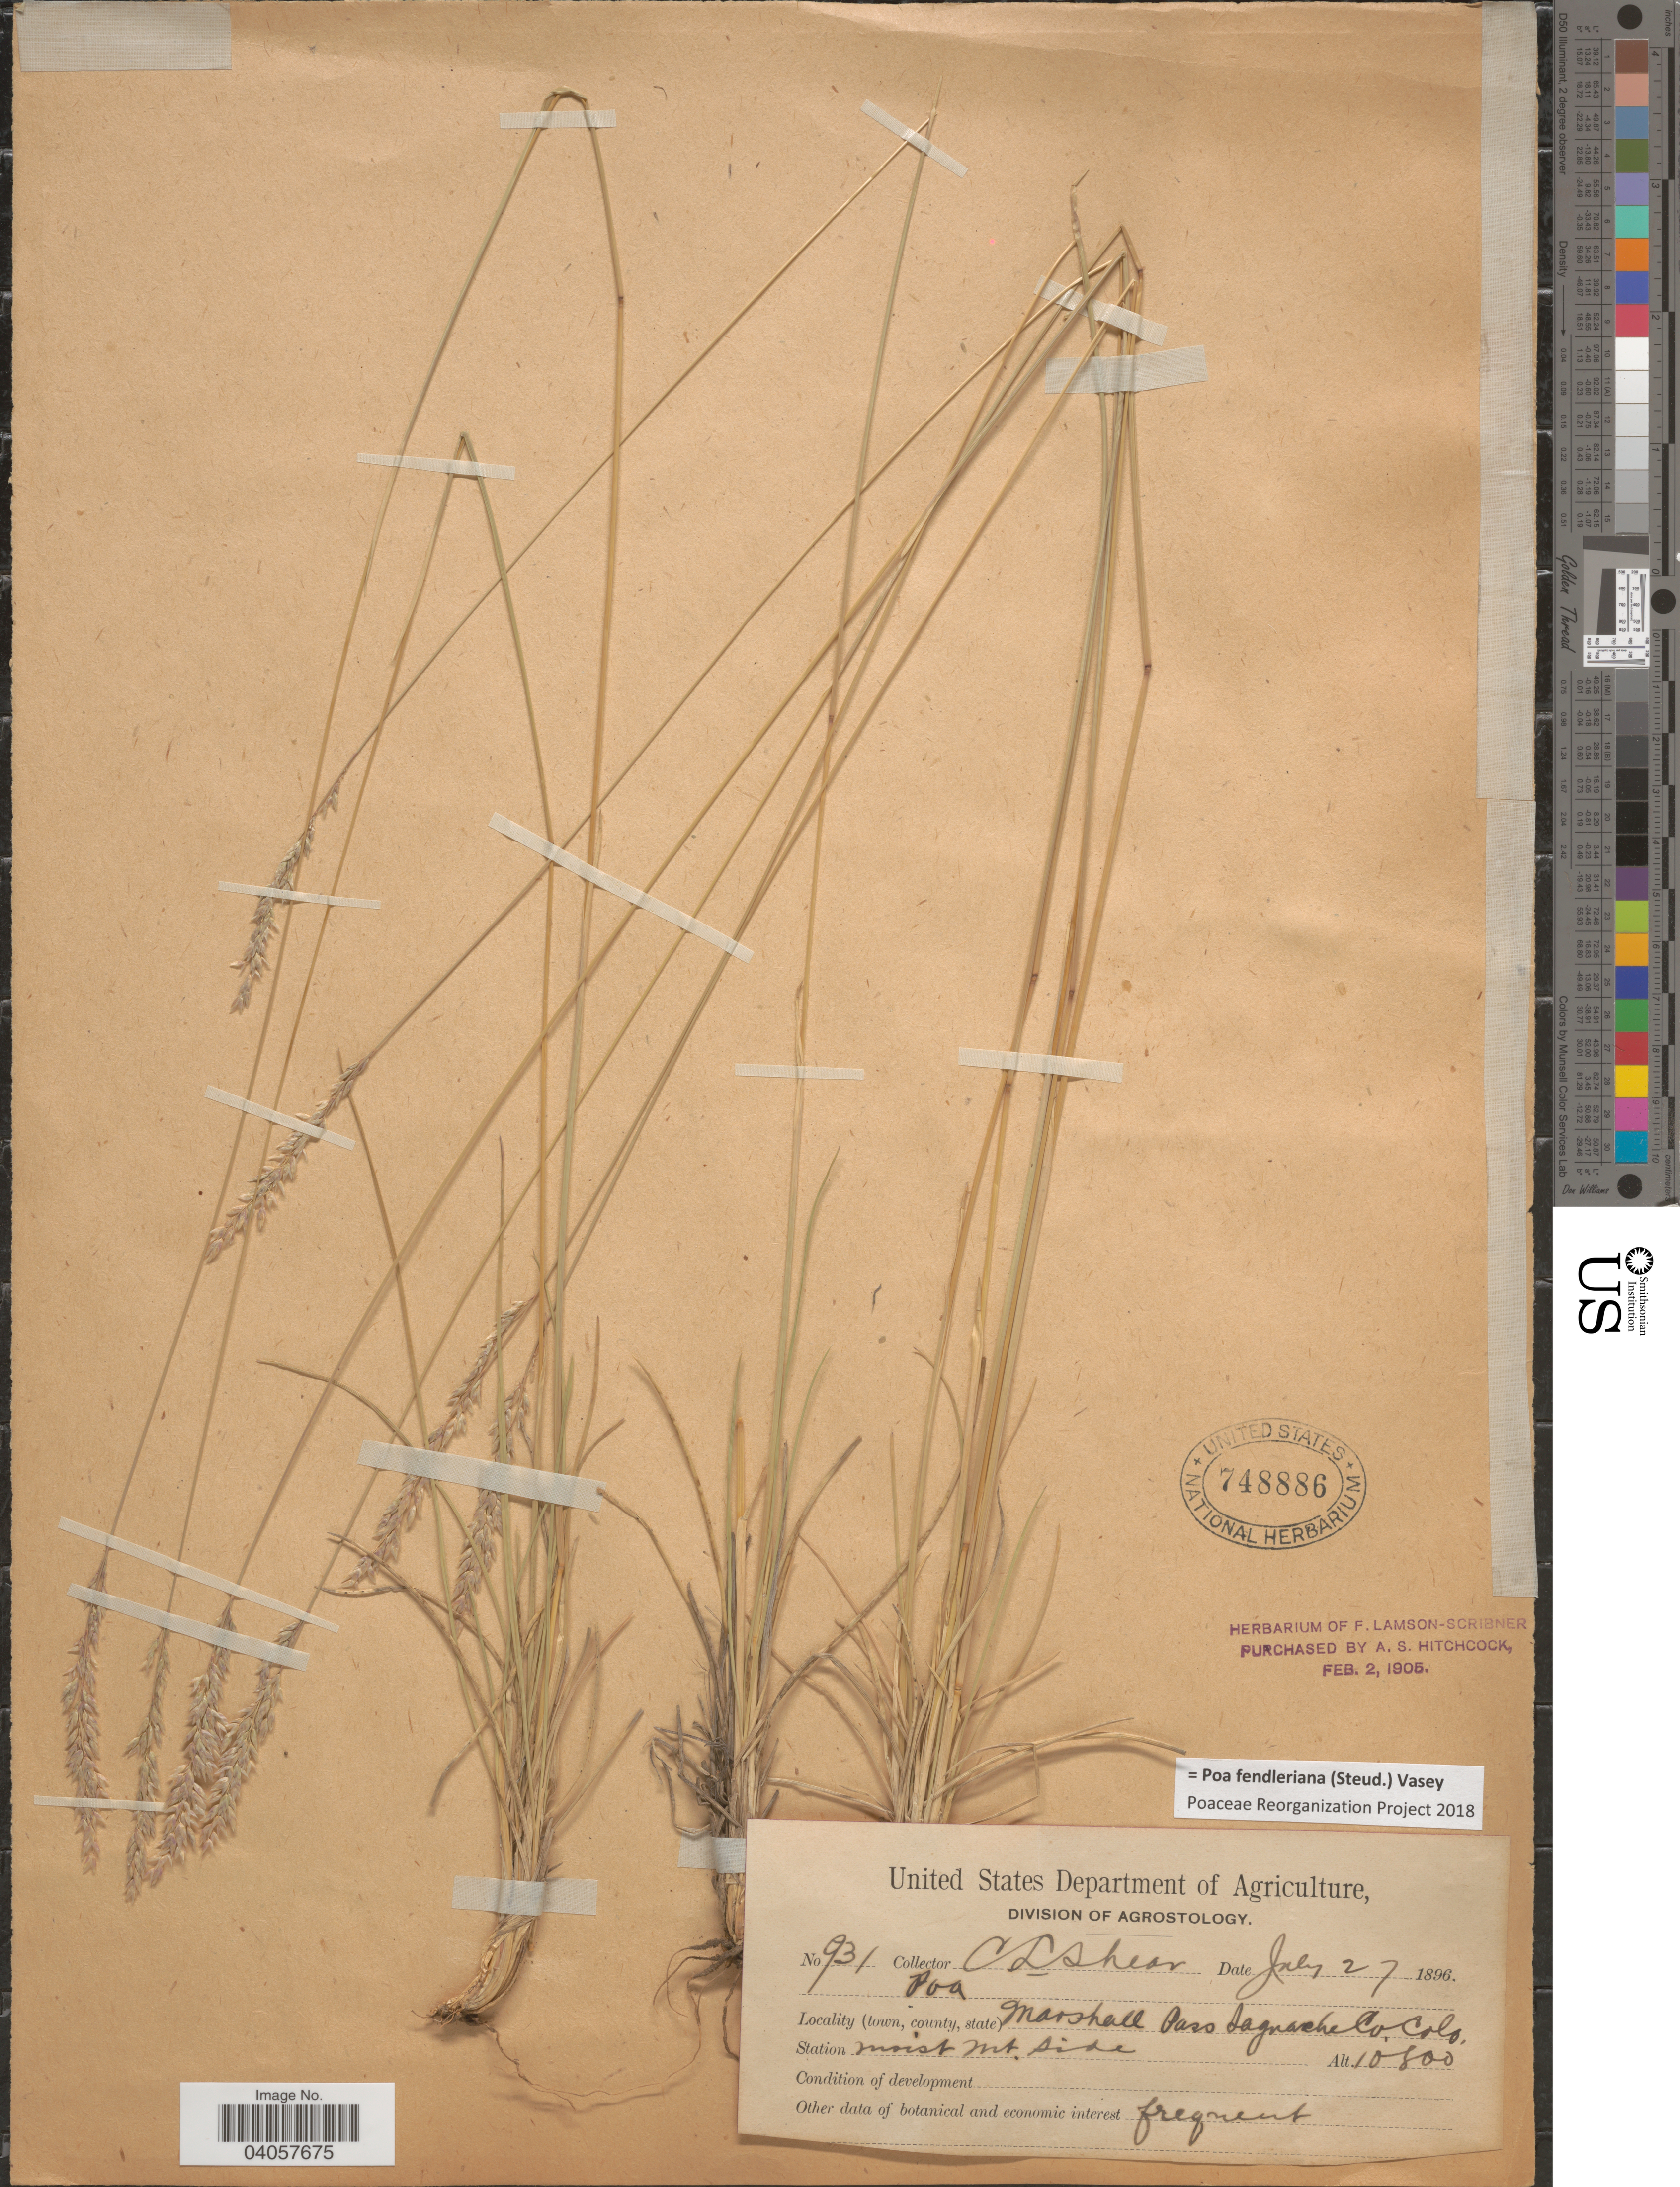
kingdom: Plantae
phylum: Tracheophyta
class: Liliopsida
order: Poales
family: Poaceae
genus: Poa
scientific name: Poa fendleriana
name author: (Steud.) Vasey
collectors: C. L. Shear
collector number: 931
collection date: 1896-07-27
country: United States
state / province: Colorado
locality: Marshall Pass. Saguache Co.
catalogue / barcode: US 748886